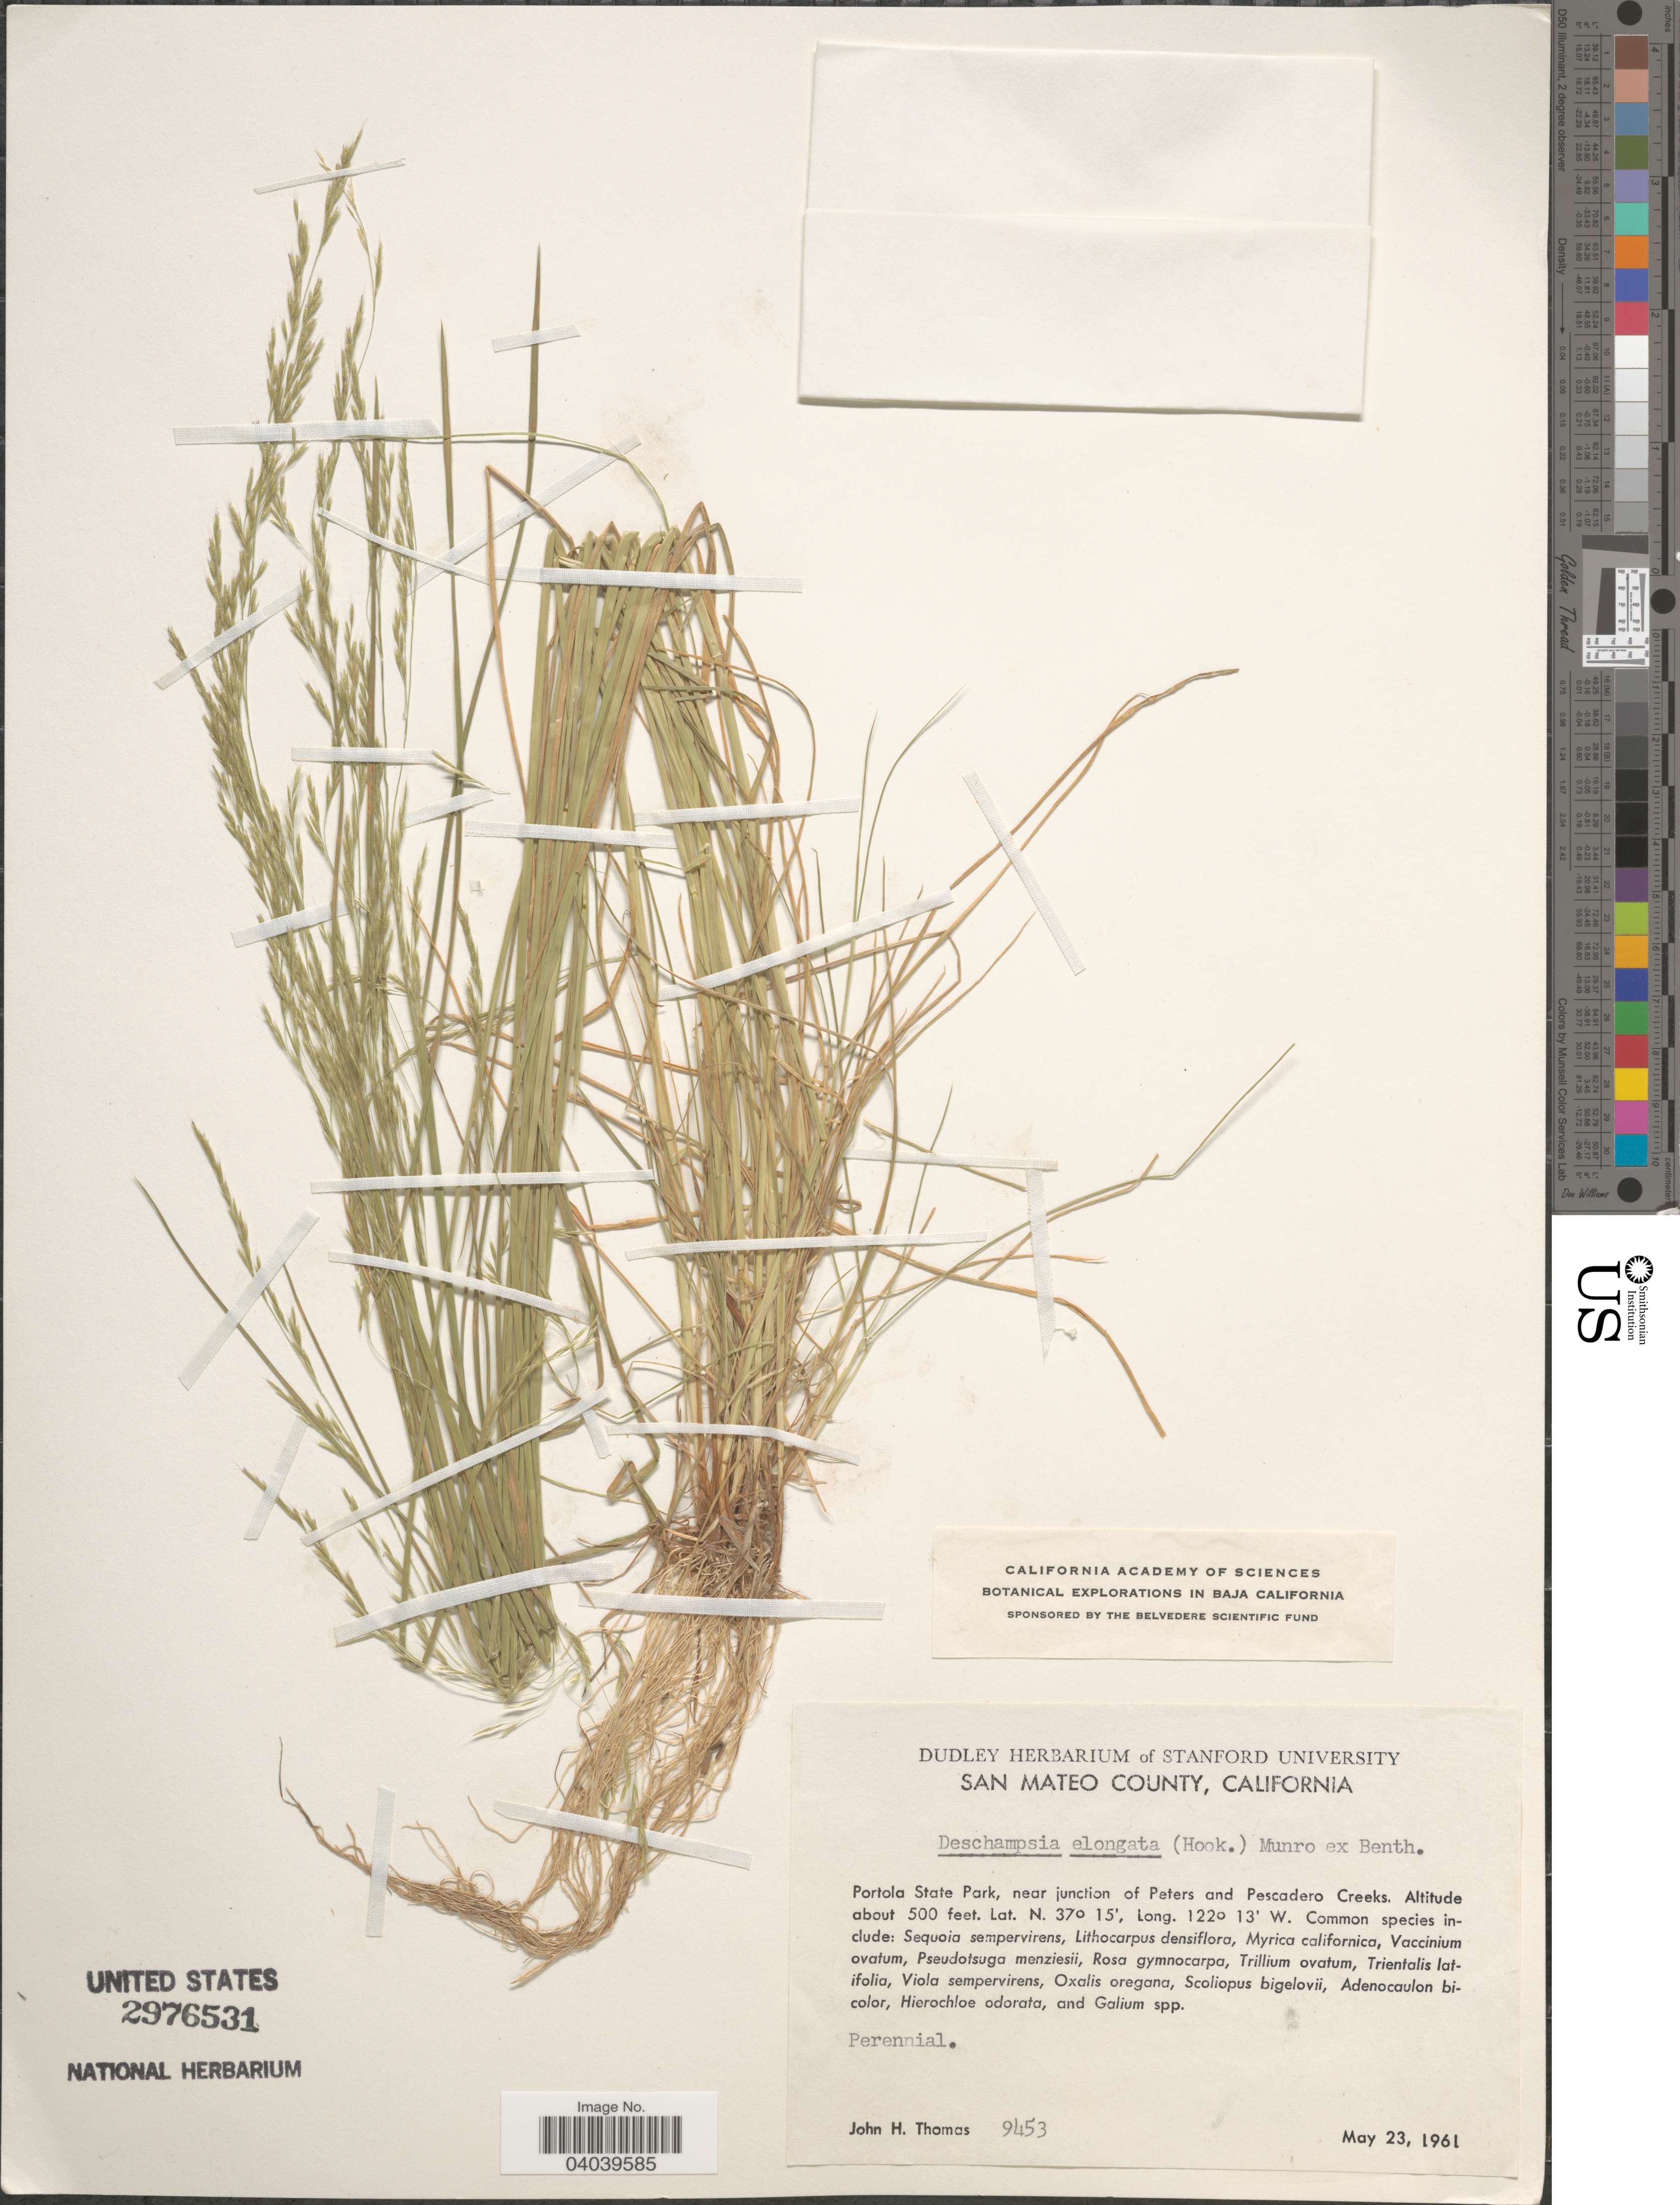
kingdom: Plantae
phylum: Tracheophyta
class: Liliopsida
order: Poales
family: Poaceae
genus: Deschampsia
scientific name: Deschampsia elongata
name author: (Hook.) Munro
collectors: J. H. Thomas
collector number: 9453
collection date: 1961-05-23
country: United States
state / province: California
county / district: San Mateo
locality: San Mateo County. Portola State Park, near junction of Peters and Pescadero Creeks.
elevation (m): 152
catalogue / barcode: US 2976531